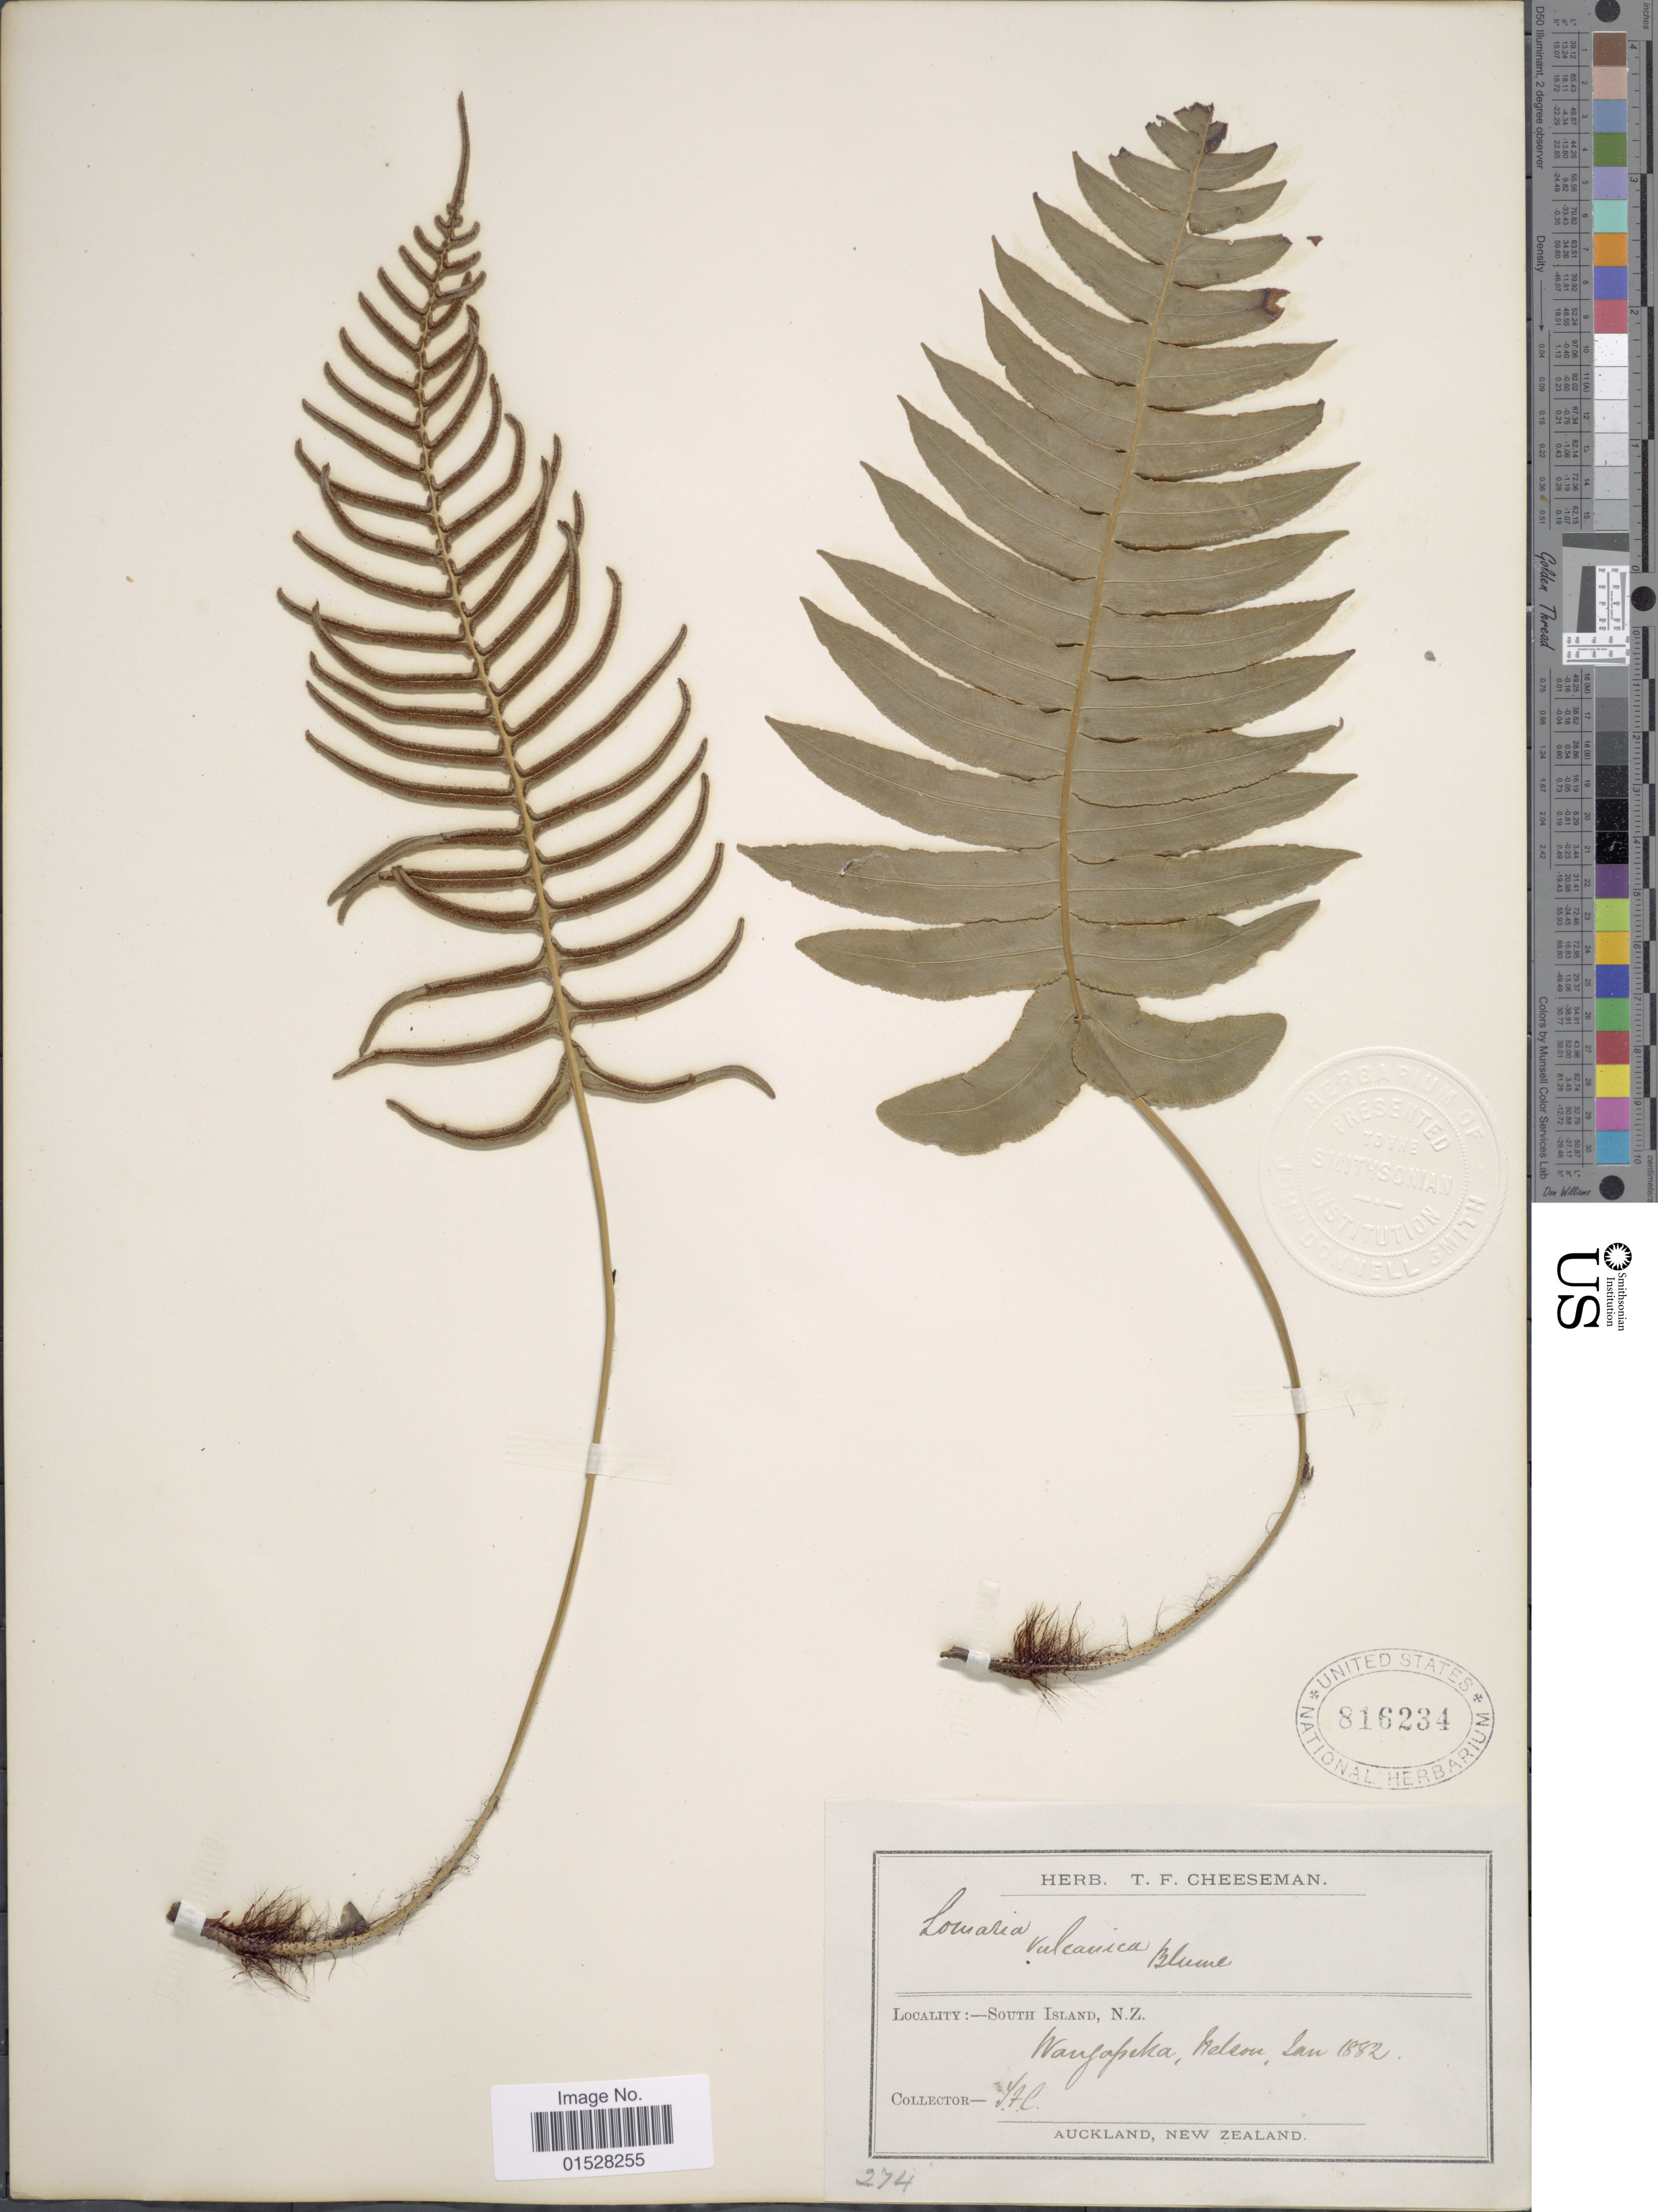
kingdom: Plantae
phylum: Tracheophyta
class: Polypodiopsida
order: Polypodiales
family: Blechnaceae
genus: Blechnum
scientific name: Blechnum vulcanicum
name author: (Blume) Kuhn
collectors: T. F. Cheeseman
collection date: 1882-01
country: New Zealand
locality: South Island, Wangapeka, Nelson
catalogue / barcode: US 816234